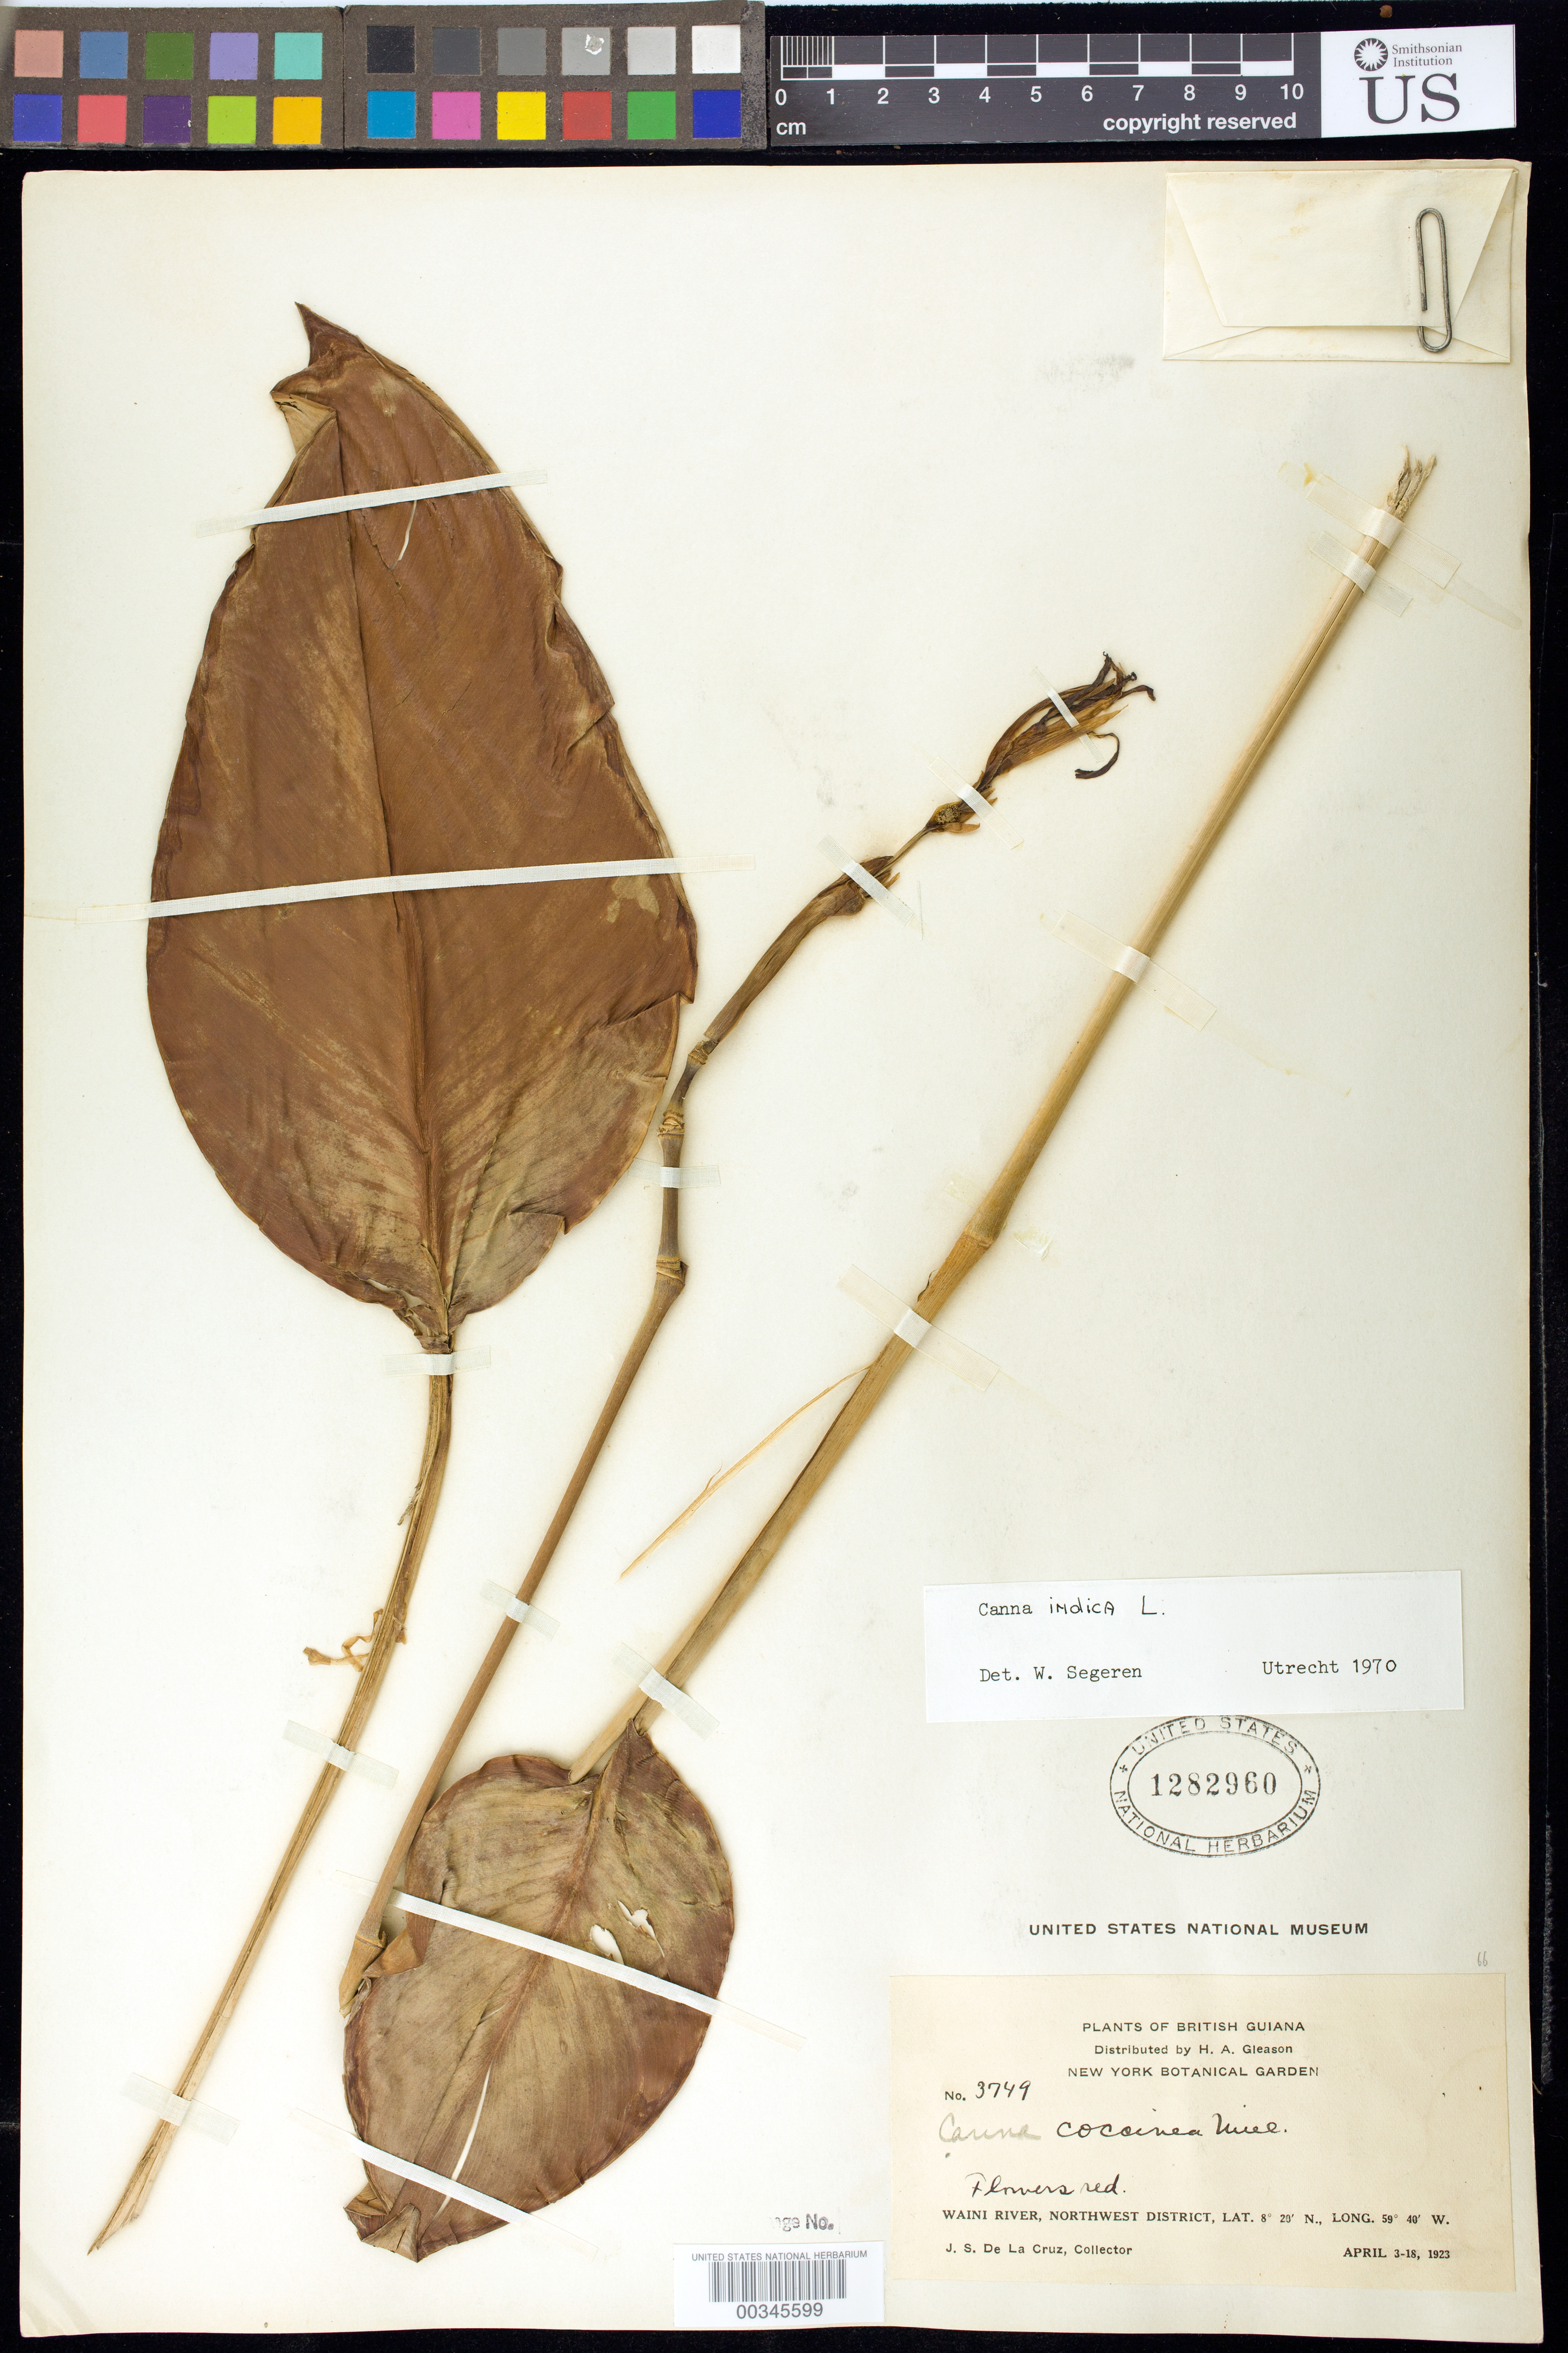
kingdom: Plantae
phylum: Tracheophyta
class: Liliopsida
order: Zingiberales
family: Cannaceae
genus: Canna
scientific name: Canna indica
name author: L.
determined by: Segeren, W.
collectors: J. S. de la Cruz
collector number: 3749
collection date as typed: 03 Apr 1923 to 18 Apr 1923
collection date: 1923-04-03/1923-04-18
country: Guyana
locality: Waini river, northwest dist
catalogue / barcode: US 1282960